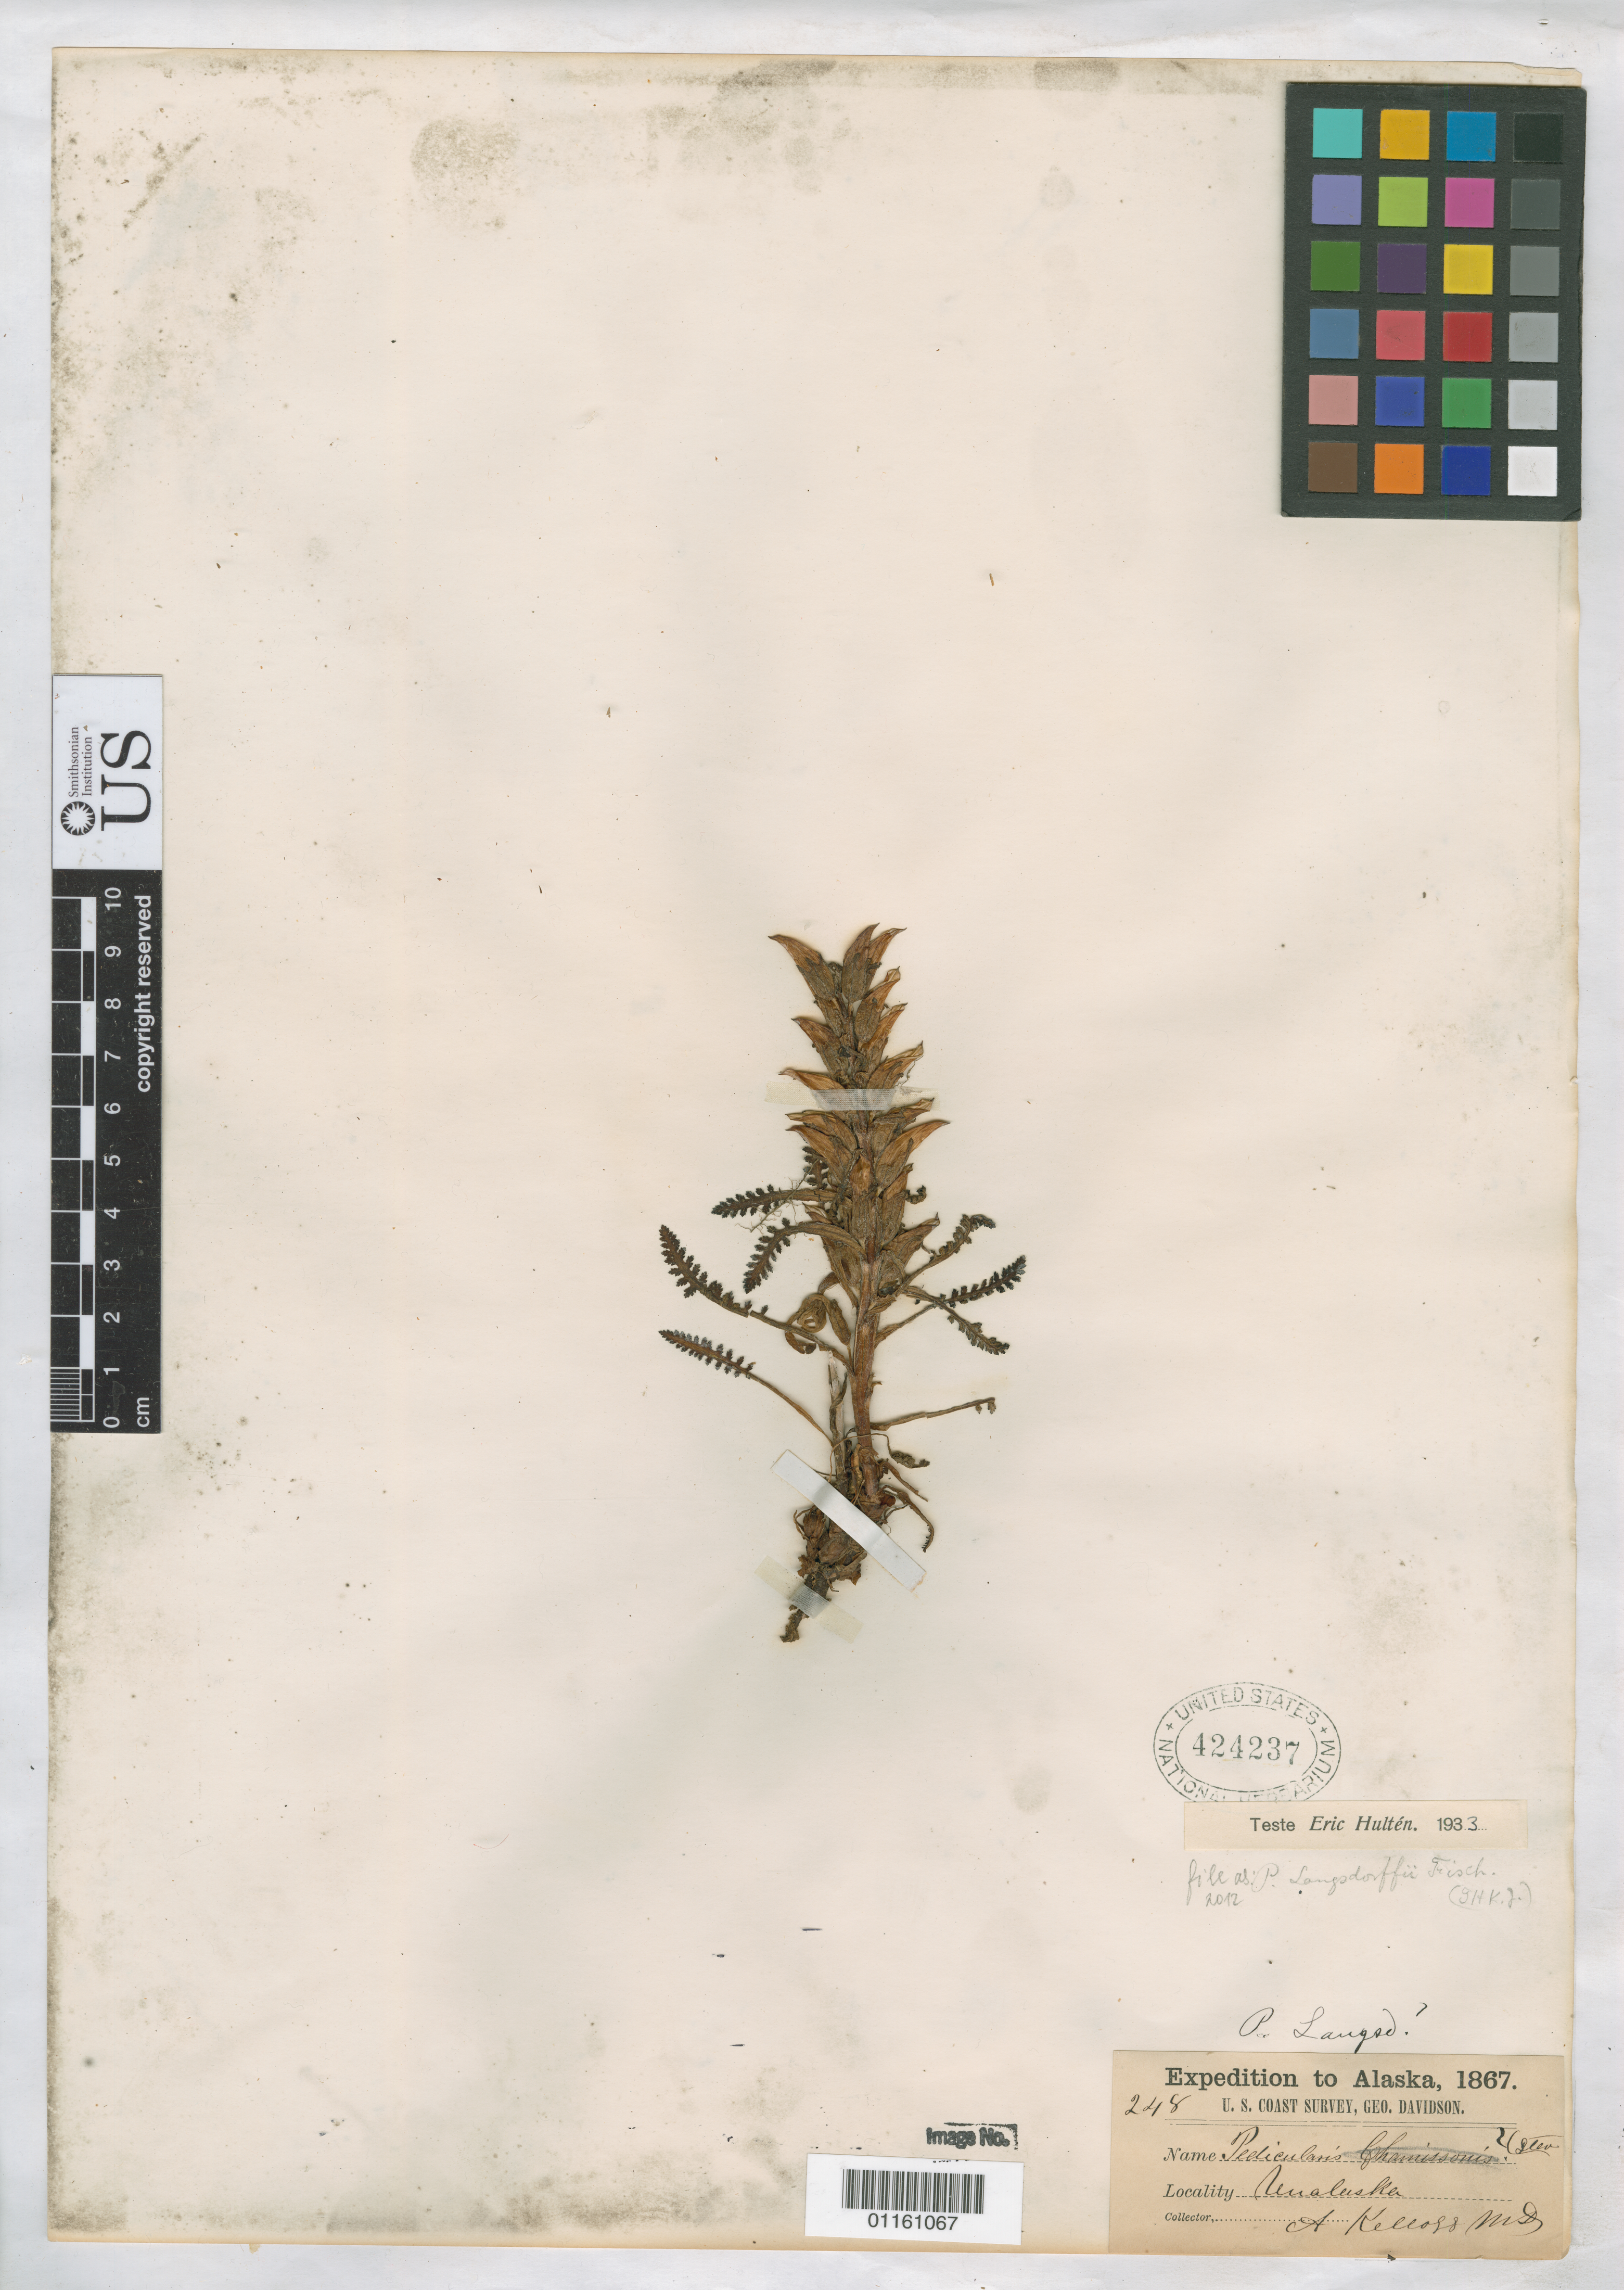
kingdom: Plantae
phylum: Tracheophyta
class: Magnoliopsida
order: Lamiales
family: Orobanchaceae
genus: Pedicularis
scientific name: Pedicularis langsdorffii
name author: Fisch. ex Steven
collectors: A. Kellogg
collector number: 248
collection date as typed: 1867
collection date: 1867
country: United States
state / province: Alaska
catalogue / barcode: US 424237